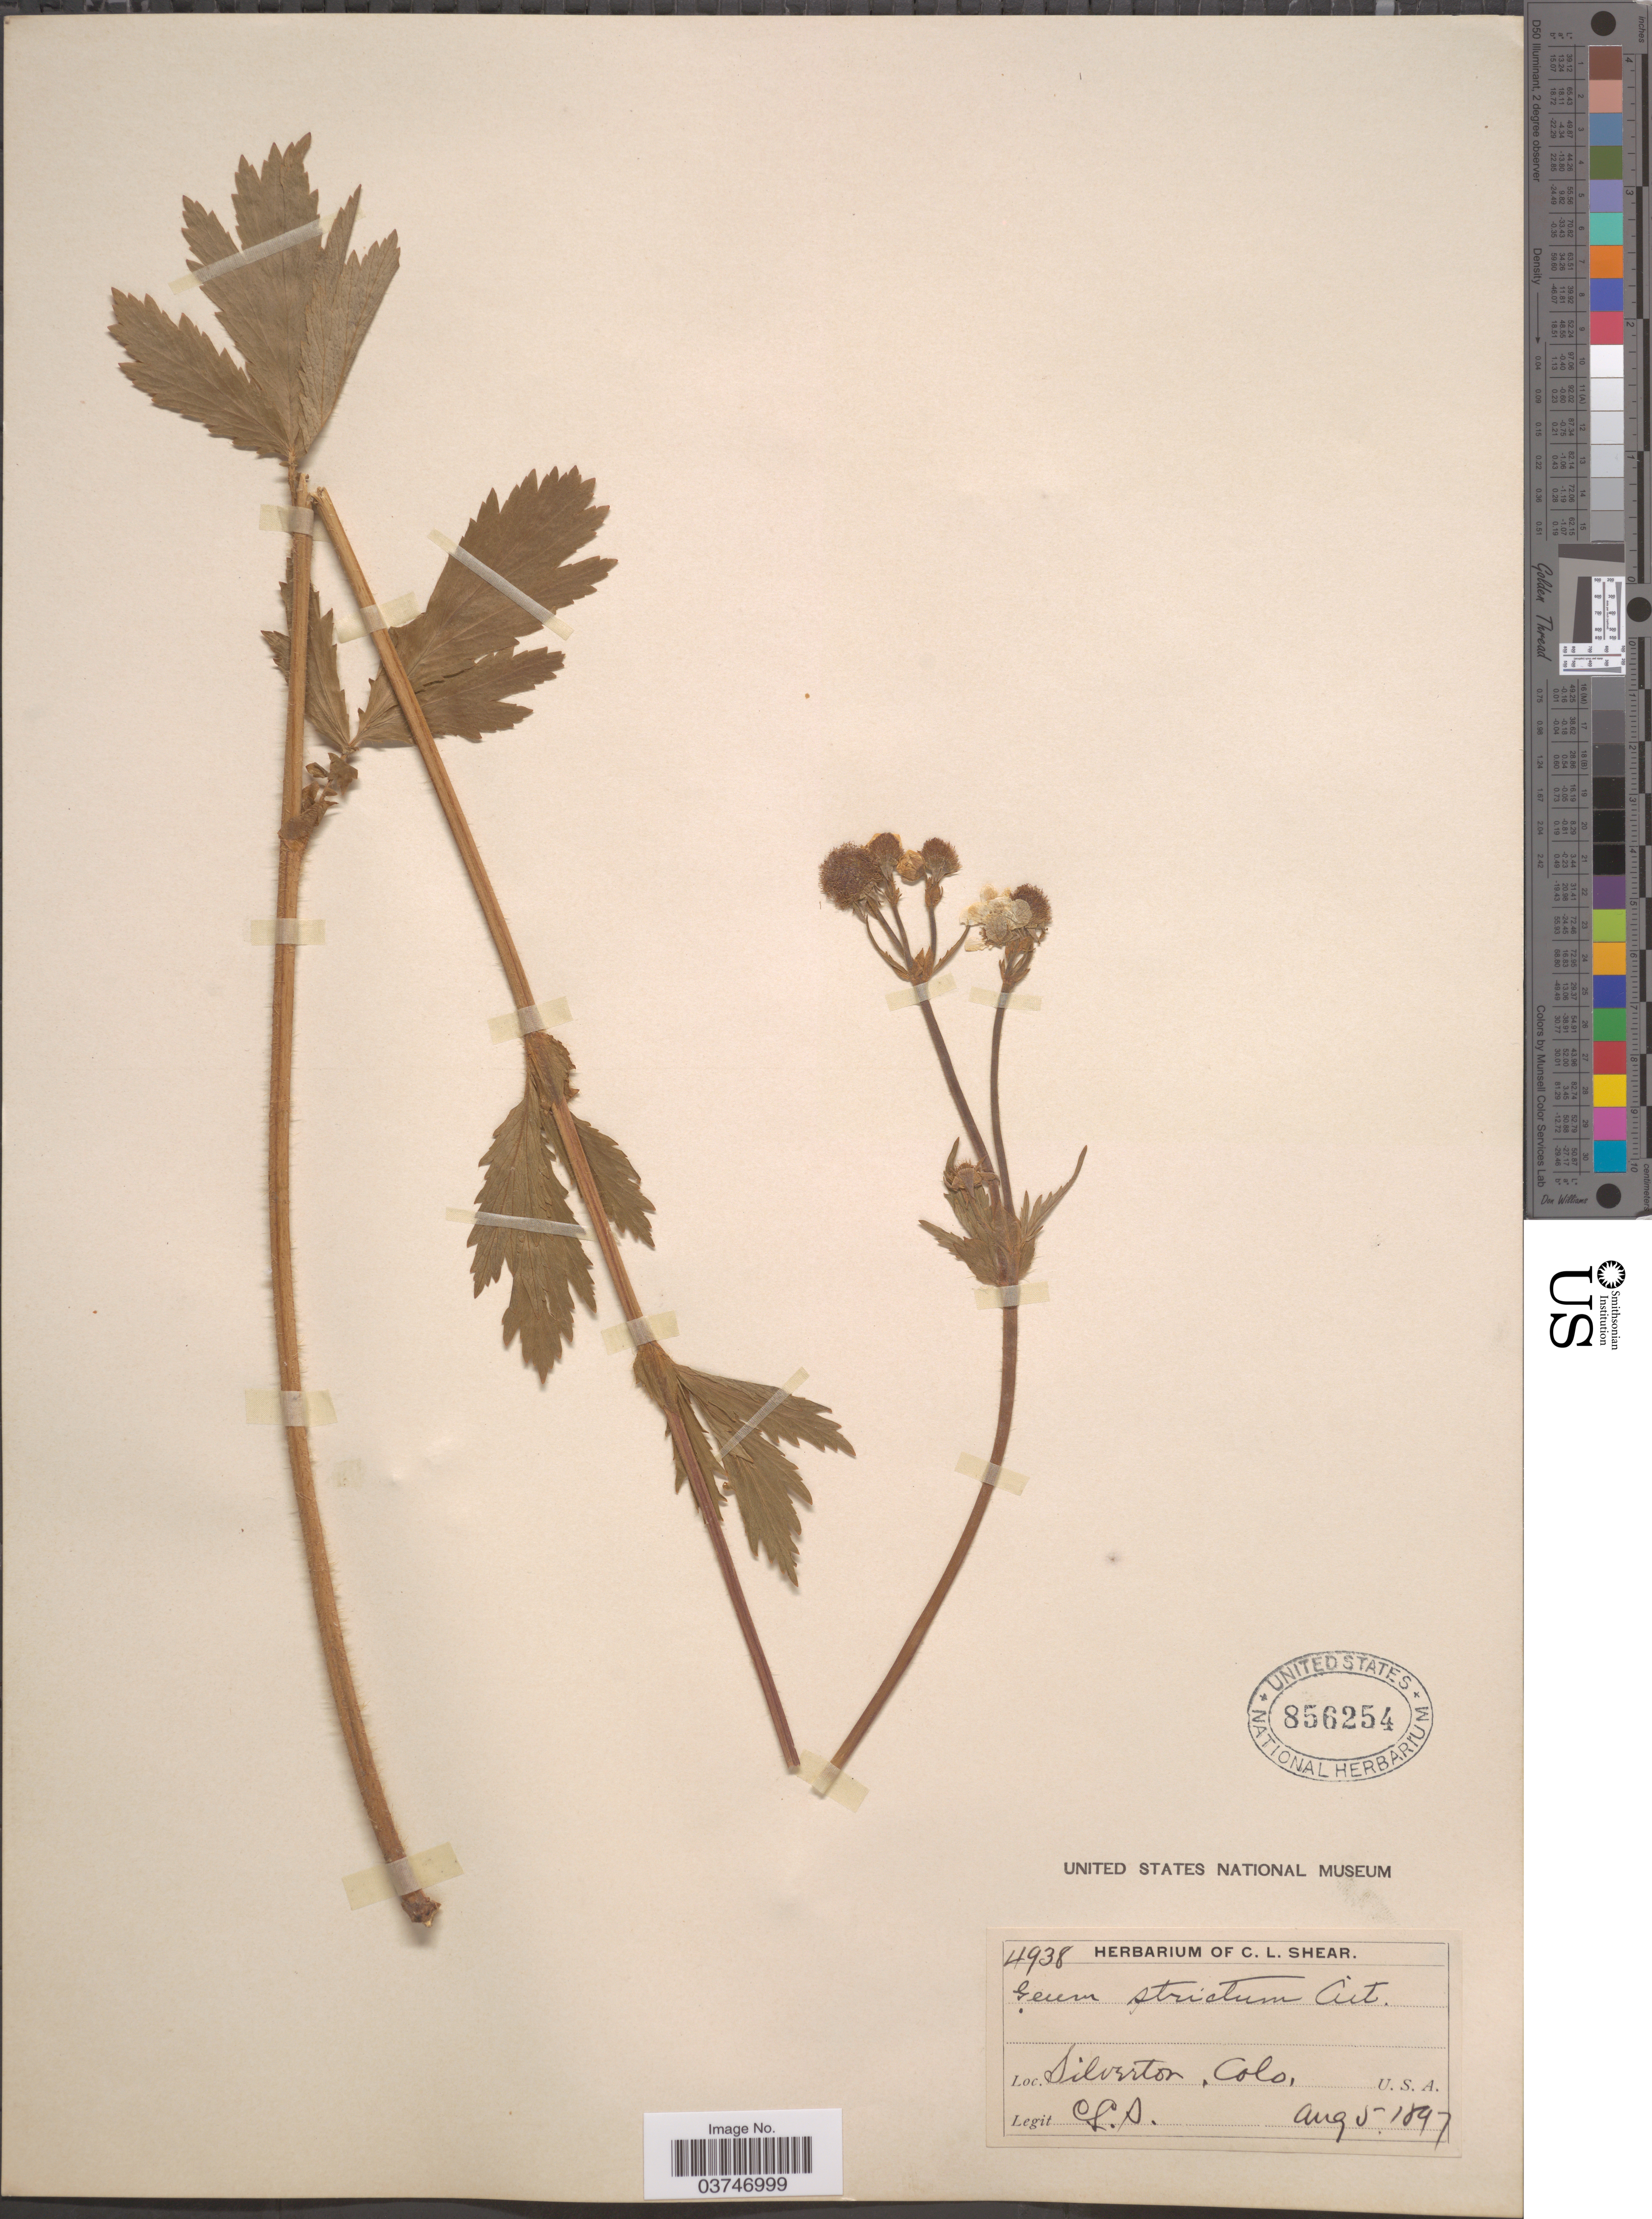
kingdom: Plantae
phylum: Tracheophyta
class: Magnoliopsida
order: Rosales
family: Rosaceae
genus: Geum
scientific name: Geum aleppicum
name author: Jacq.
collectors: C. L. Shear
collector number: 4938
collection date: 1897-08-05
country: United States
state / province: Colorado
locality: Silverton.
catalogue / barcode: US 856254